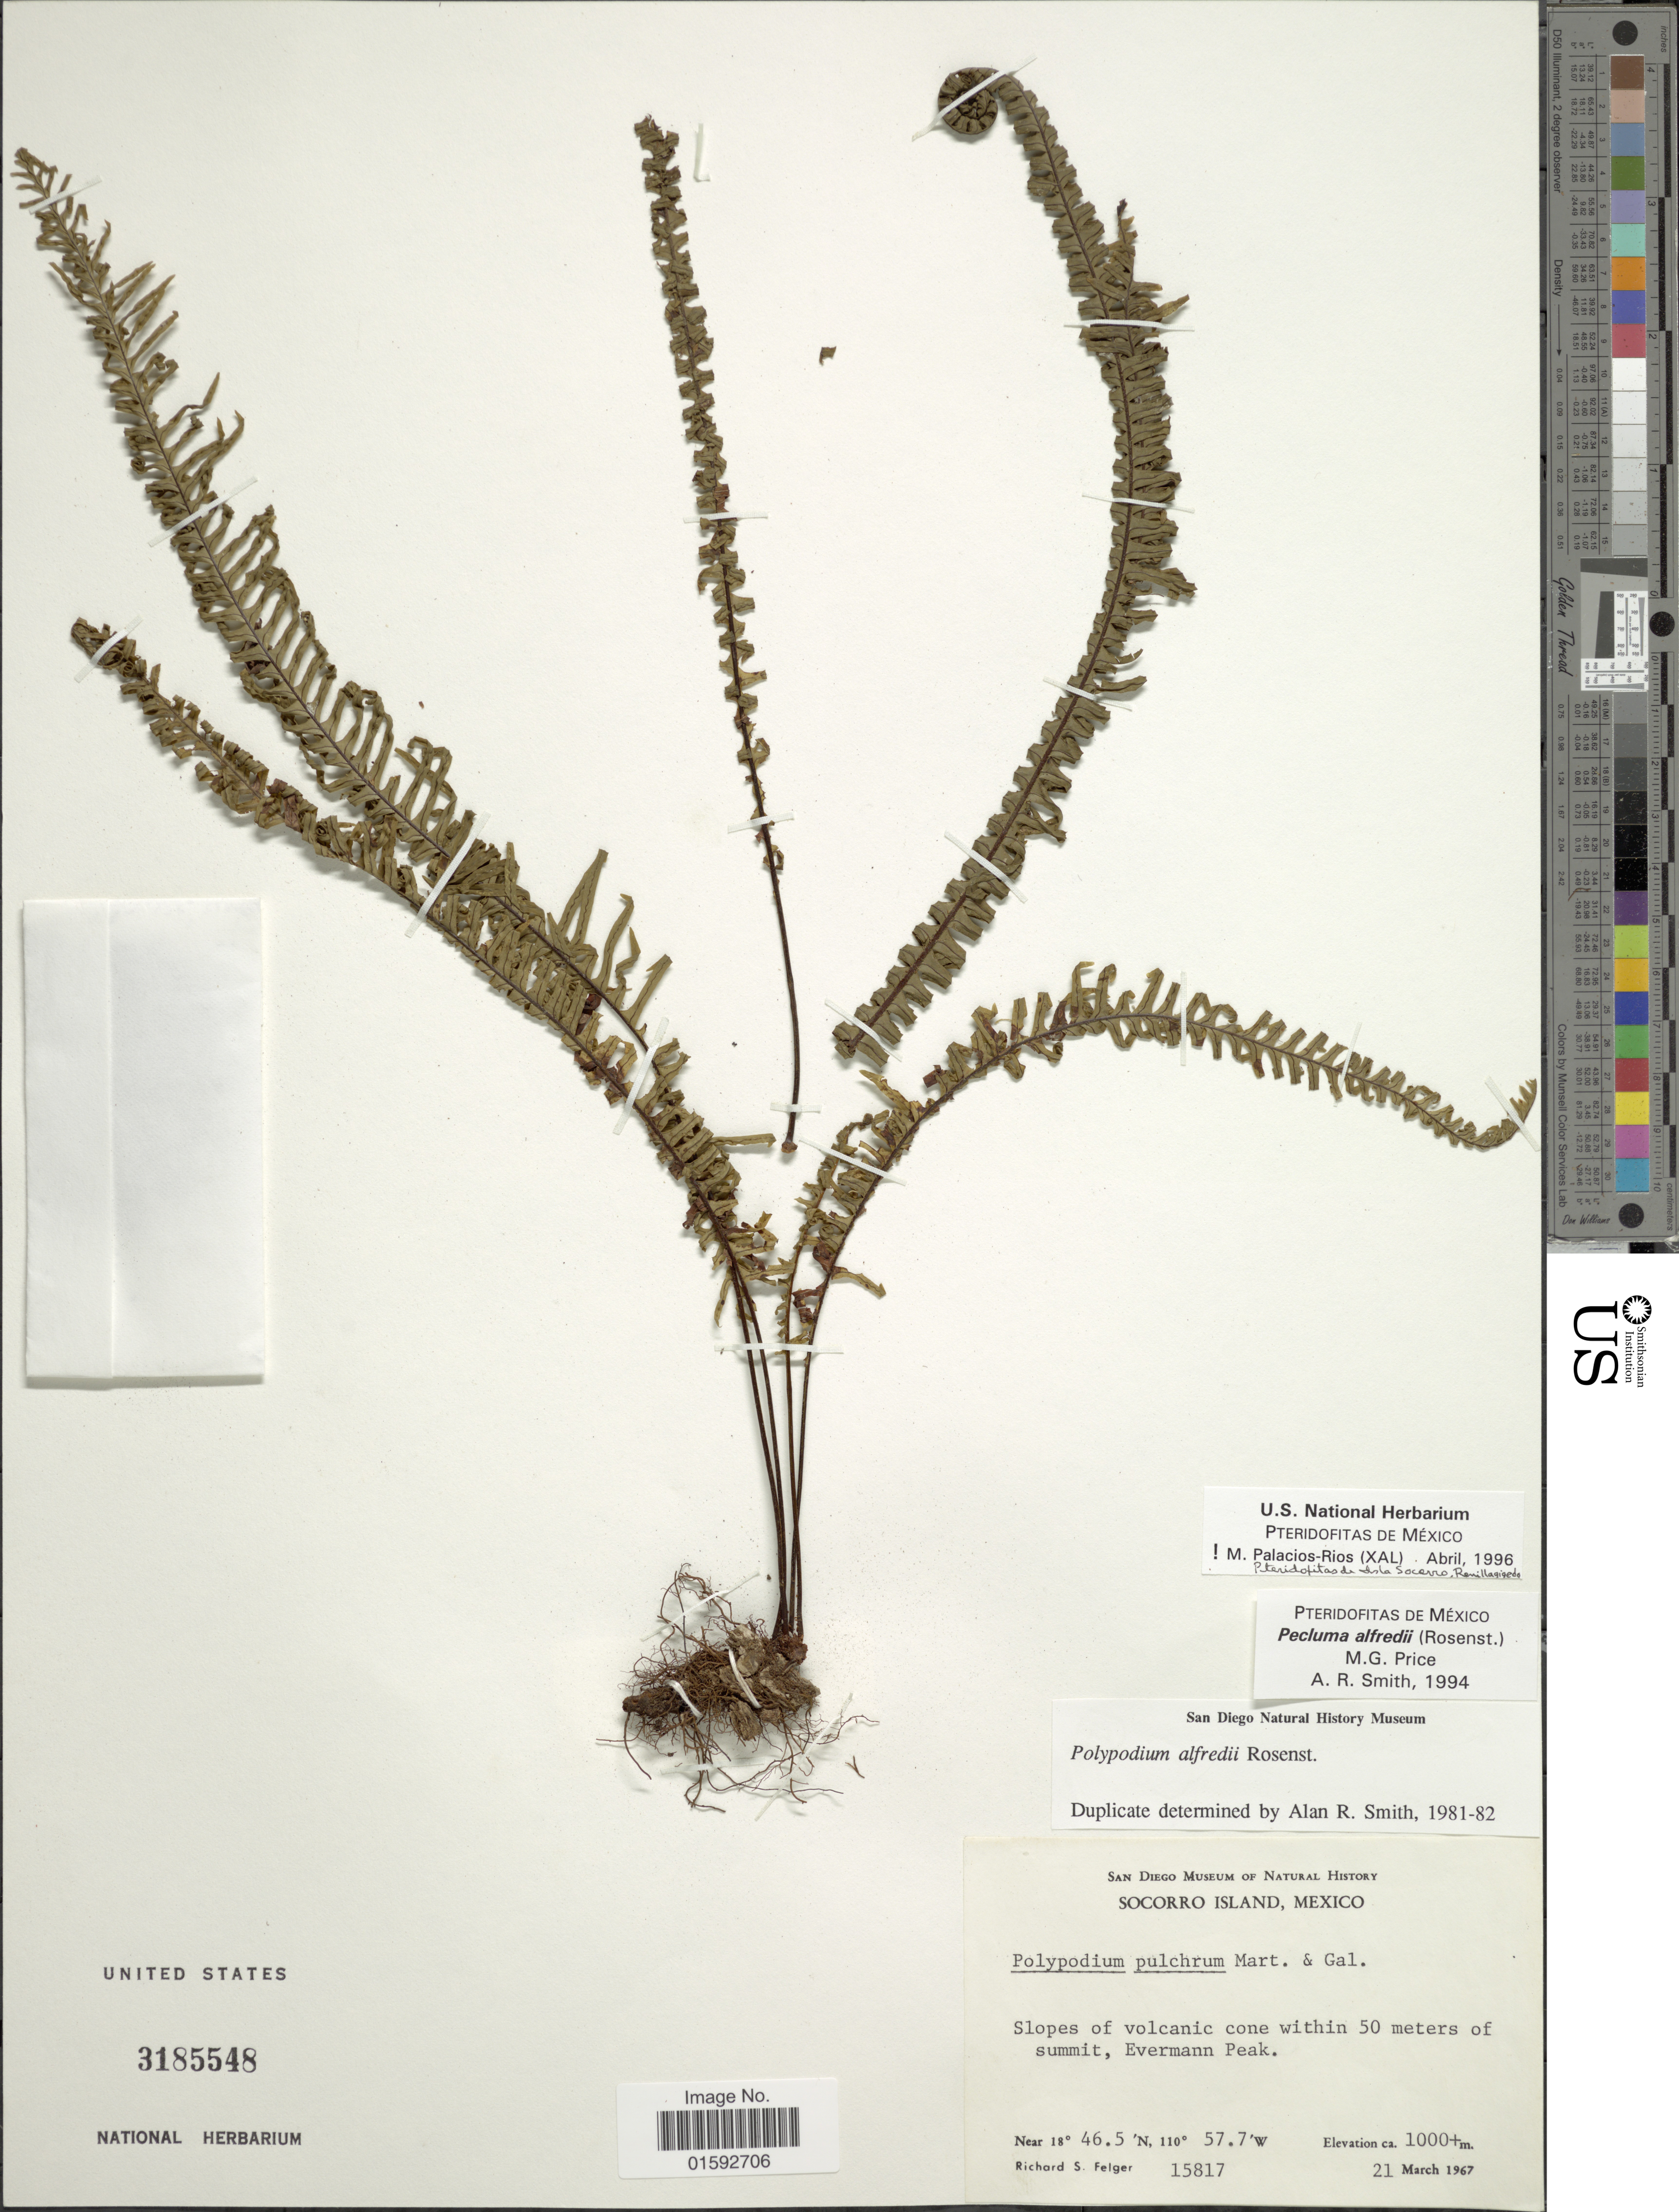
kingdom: Plantae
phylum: Tracheophyta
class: Polypodiopsida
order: Polypodiales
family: Polypodiaceae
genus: Pecluma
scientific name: Pecluma alfredii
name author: (Rosenst.) M.G. Price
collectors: R. S. Felger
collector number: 15817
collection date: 1967-03-21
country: Mexico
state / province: Colima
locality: Socorro Island, Slopes of volcanic cone within 50 meters of summit, Evermann Peak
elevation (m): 1000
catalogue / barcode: US 3185548